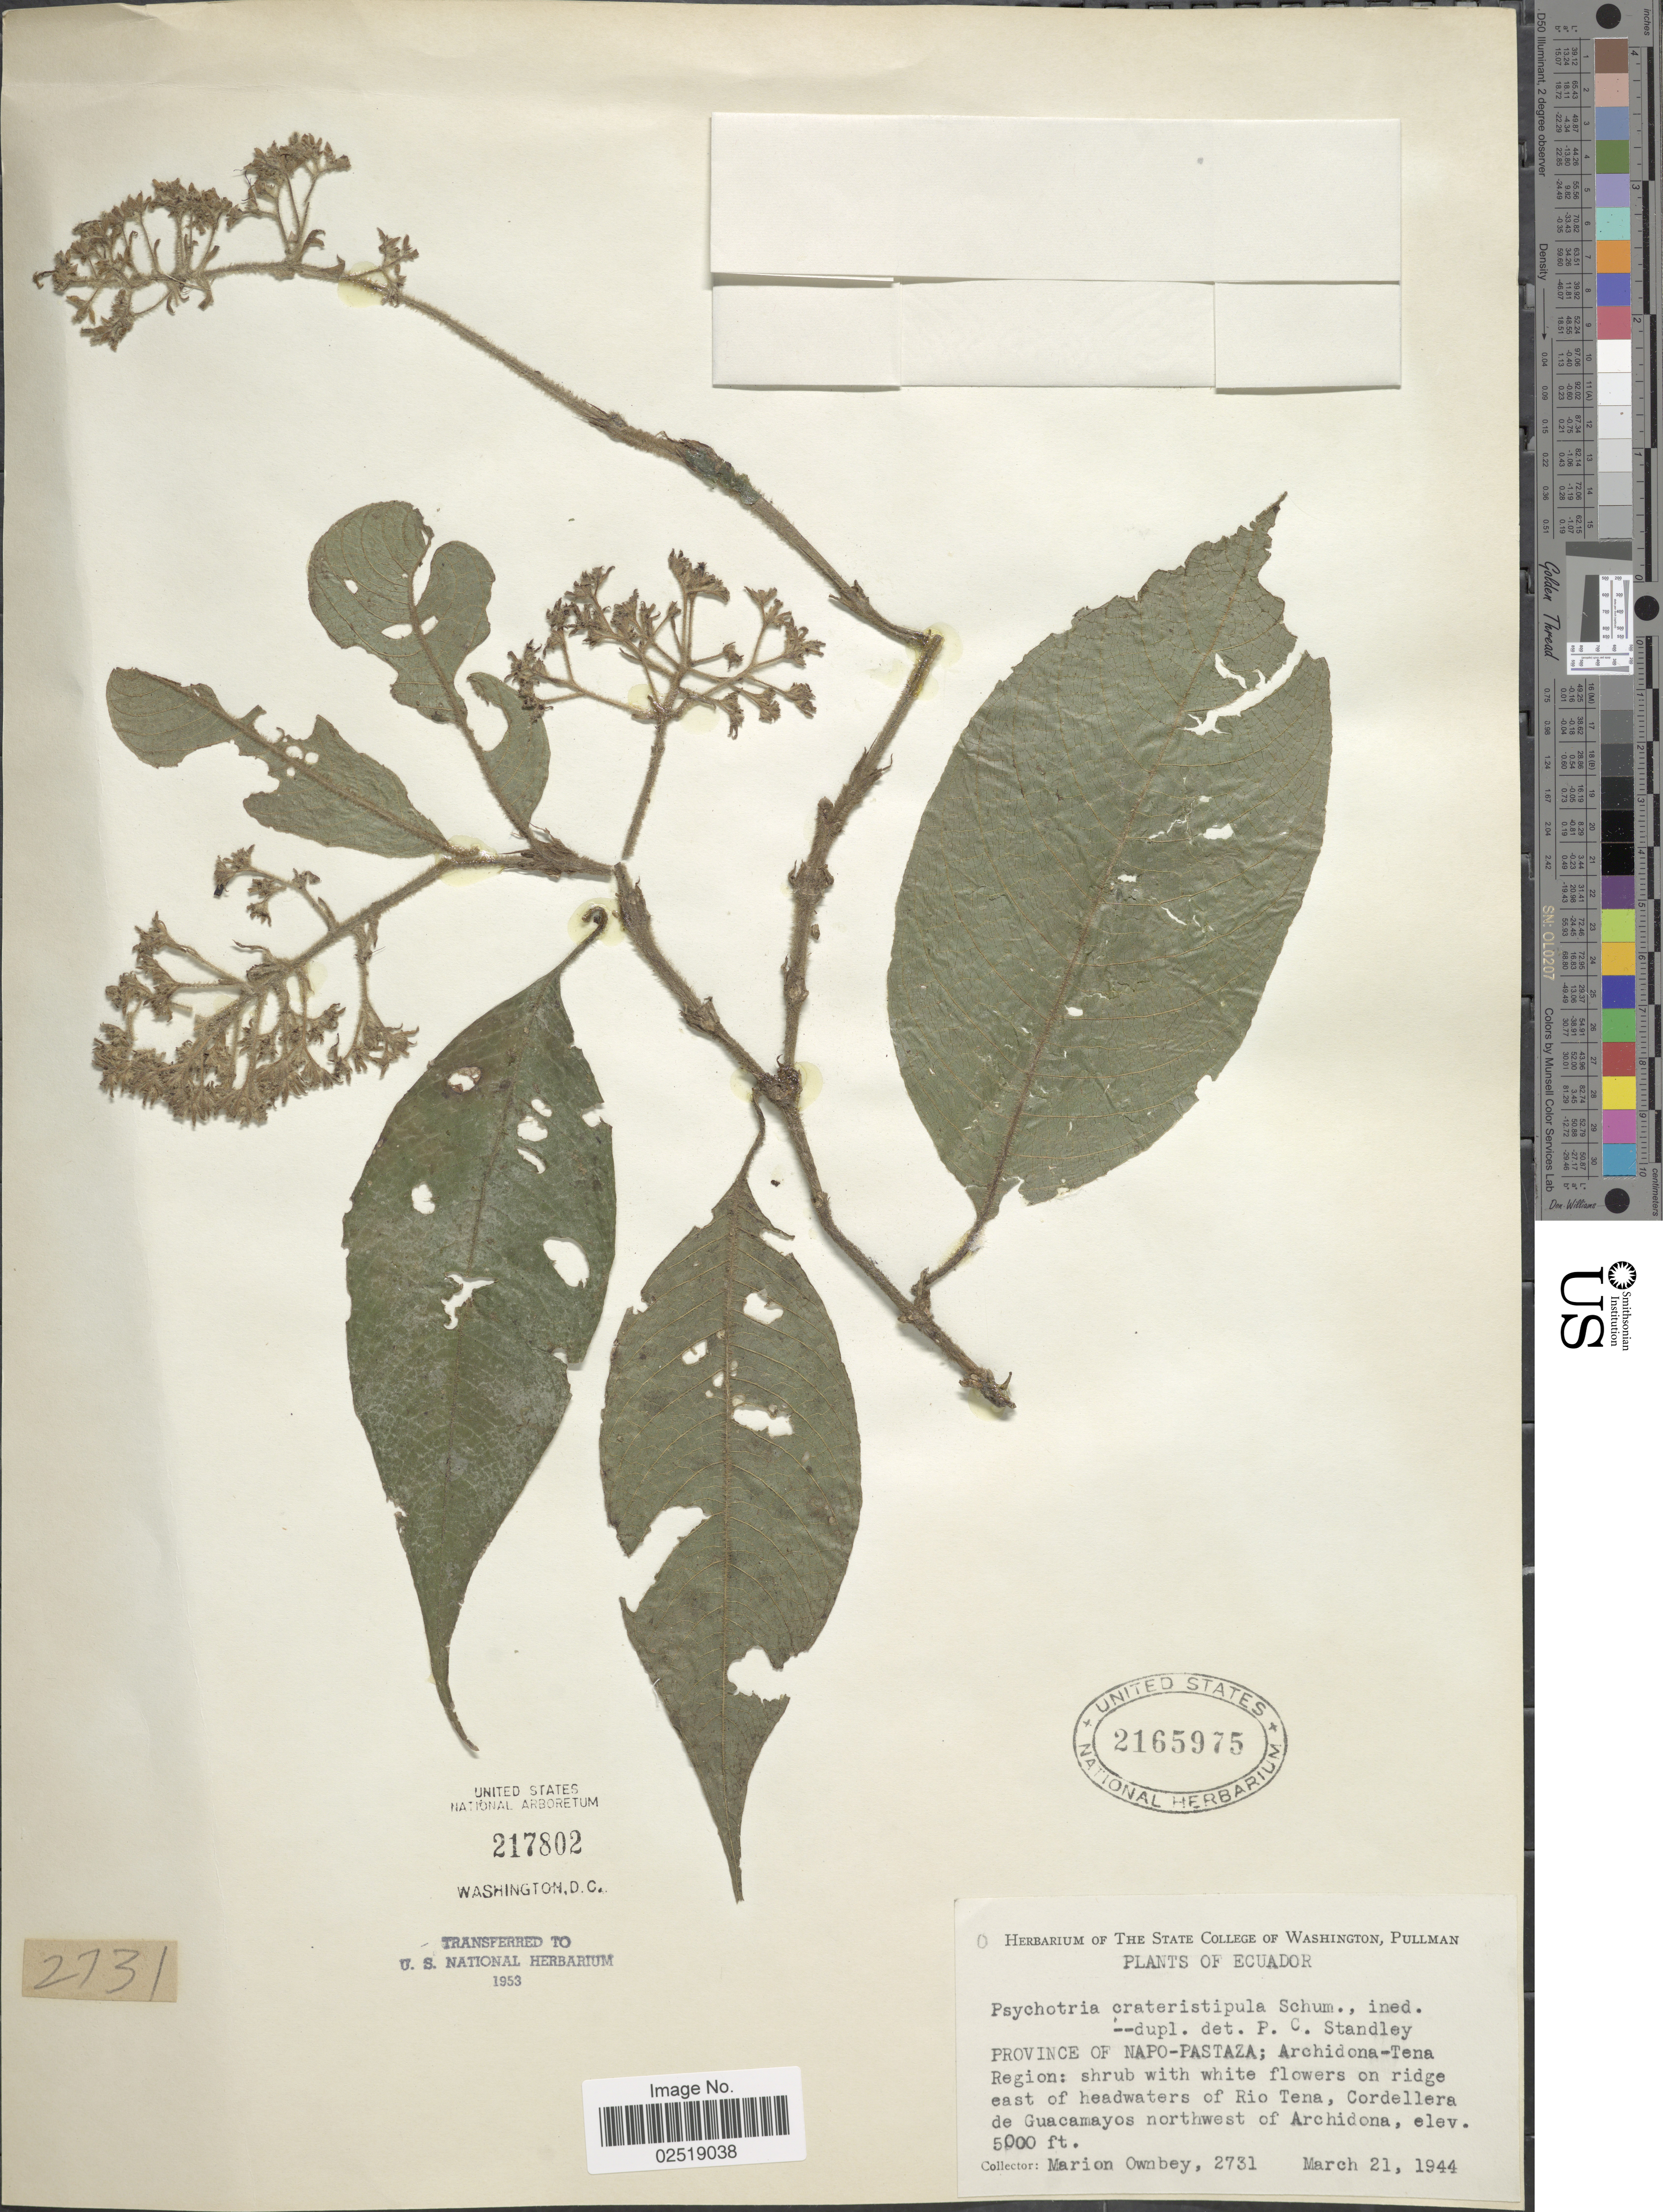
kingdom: Plantae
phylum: Tracheophyta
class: Magnoliopsida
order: Gentianales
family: Rubiaceae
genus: Psychotria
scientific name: Psychotria craterstipula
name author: Schum.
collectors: F. M. Ownbey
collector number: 2731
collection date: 1944-03-21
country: Ecuador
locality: Province of Napo-Pastaza; Archidona-Tena Region: on ridge east of headwaters of Rio Tena, Cordellera de Guacamayos northwest of Archidona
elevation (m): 1524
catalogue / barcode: US 2165975